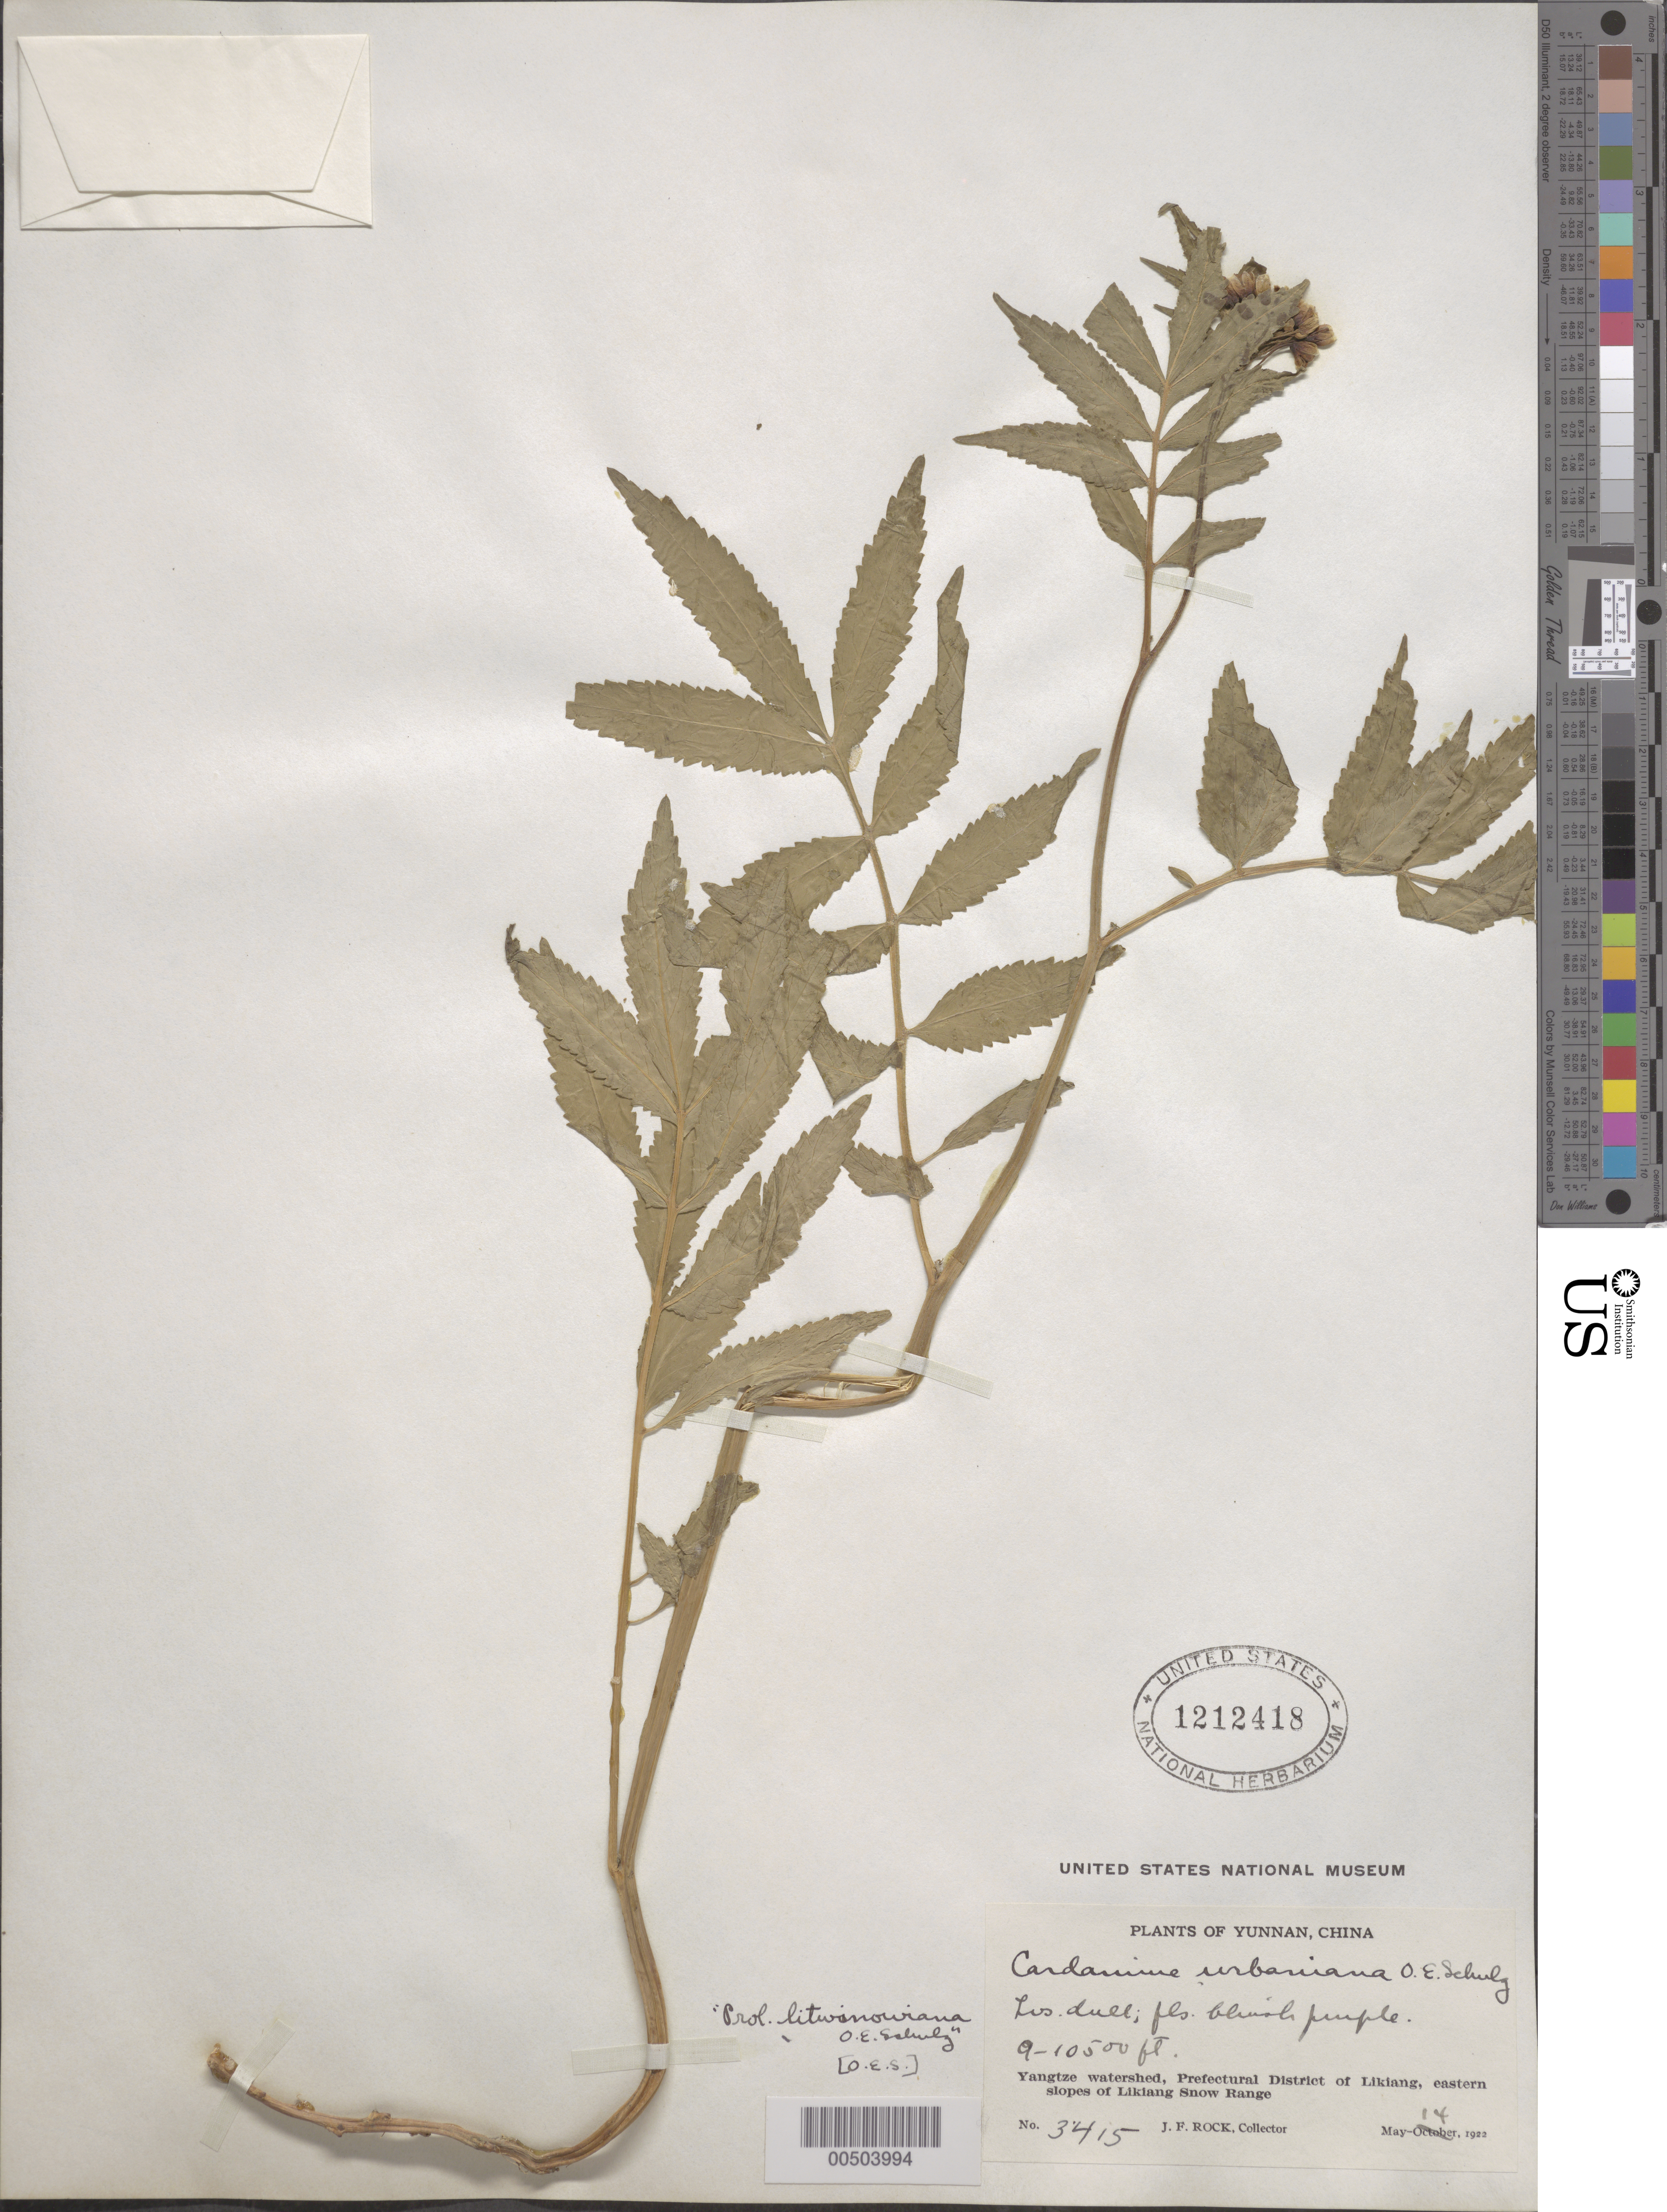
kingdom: Plantae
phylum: Tracheophyta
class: Magnoliopsida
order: Brassicales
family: Brassicaceae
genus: Cardamine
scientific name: Cardamine urbaniana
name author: O.E. Schulz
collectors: J. F. Rock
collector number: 3415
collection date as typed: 14 May 1922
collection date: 1922-05-14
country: China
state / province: Yunnan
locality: Yangtze watershed, Prefectural District of Likiang, eastern slopes of Likiang snow range, Likiang (Dayan) District (?)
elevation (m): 3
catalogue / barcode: US 1212418